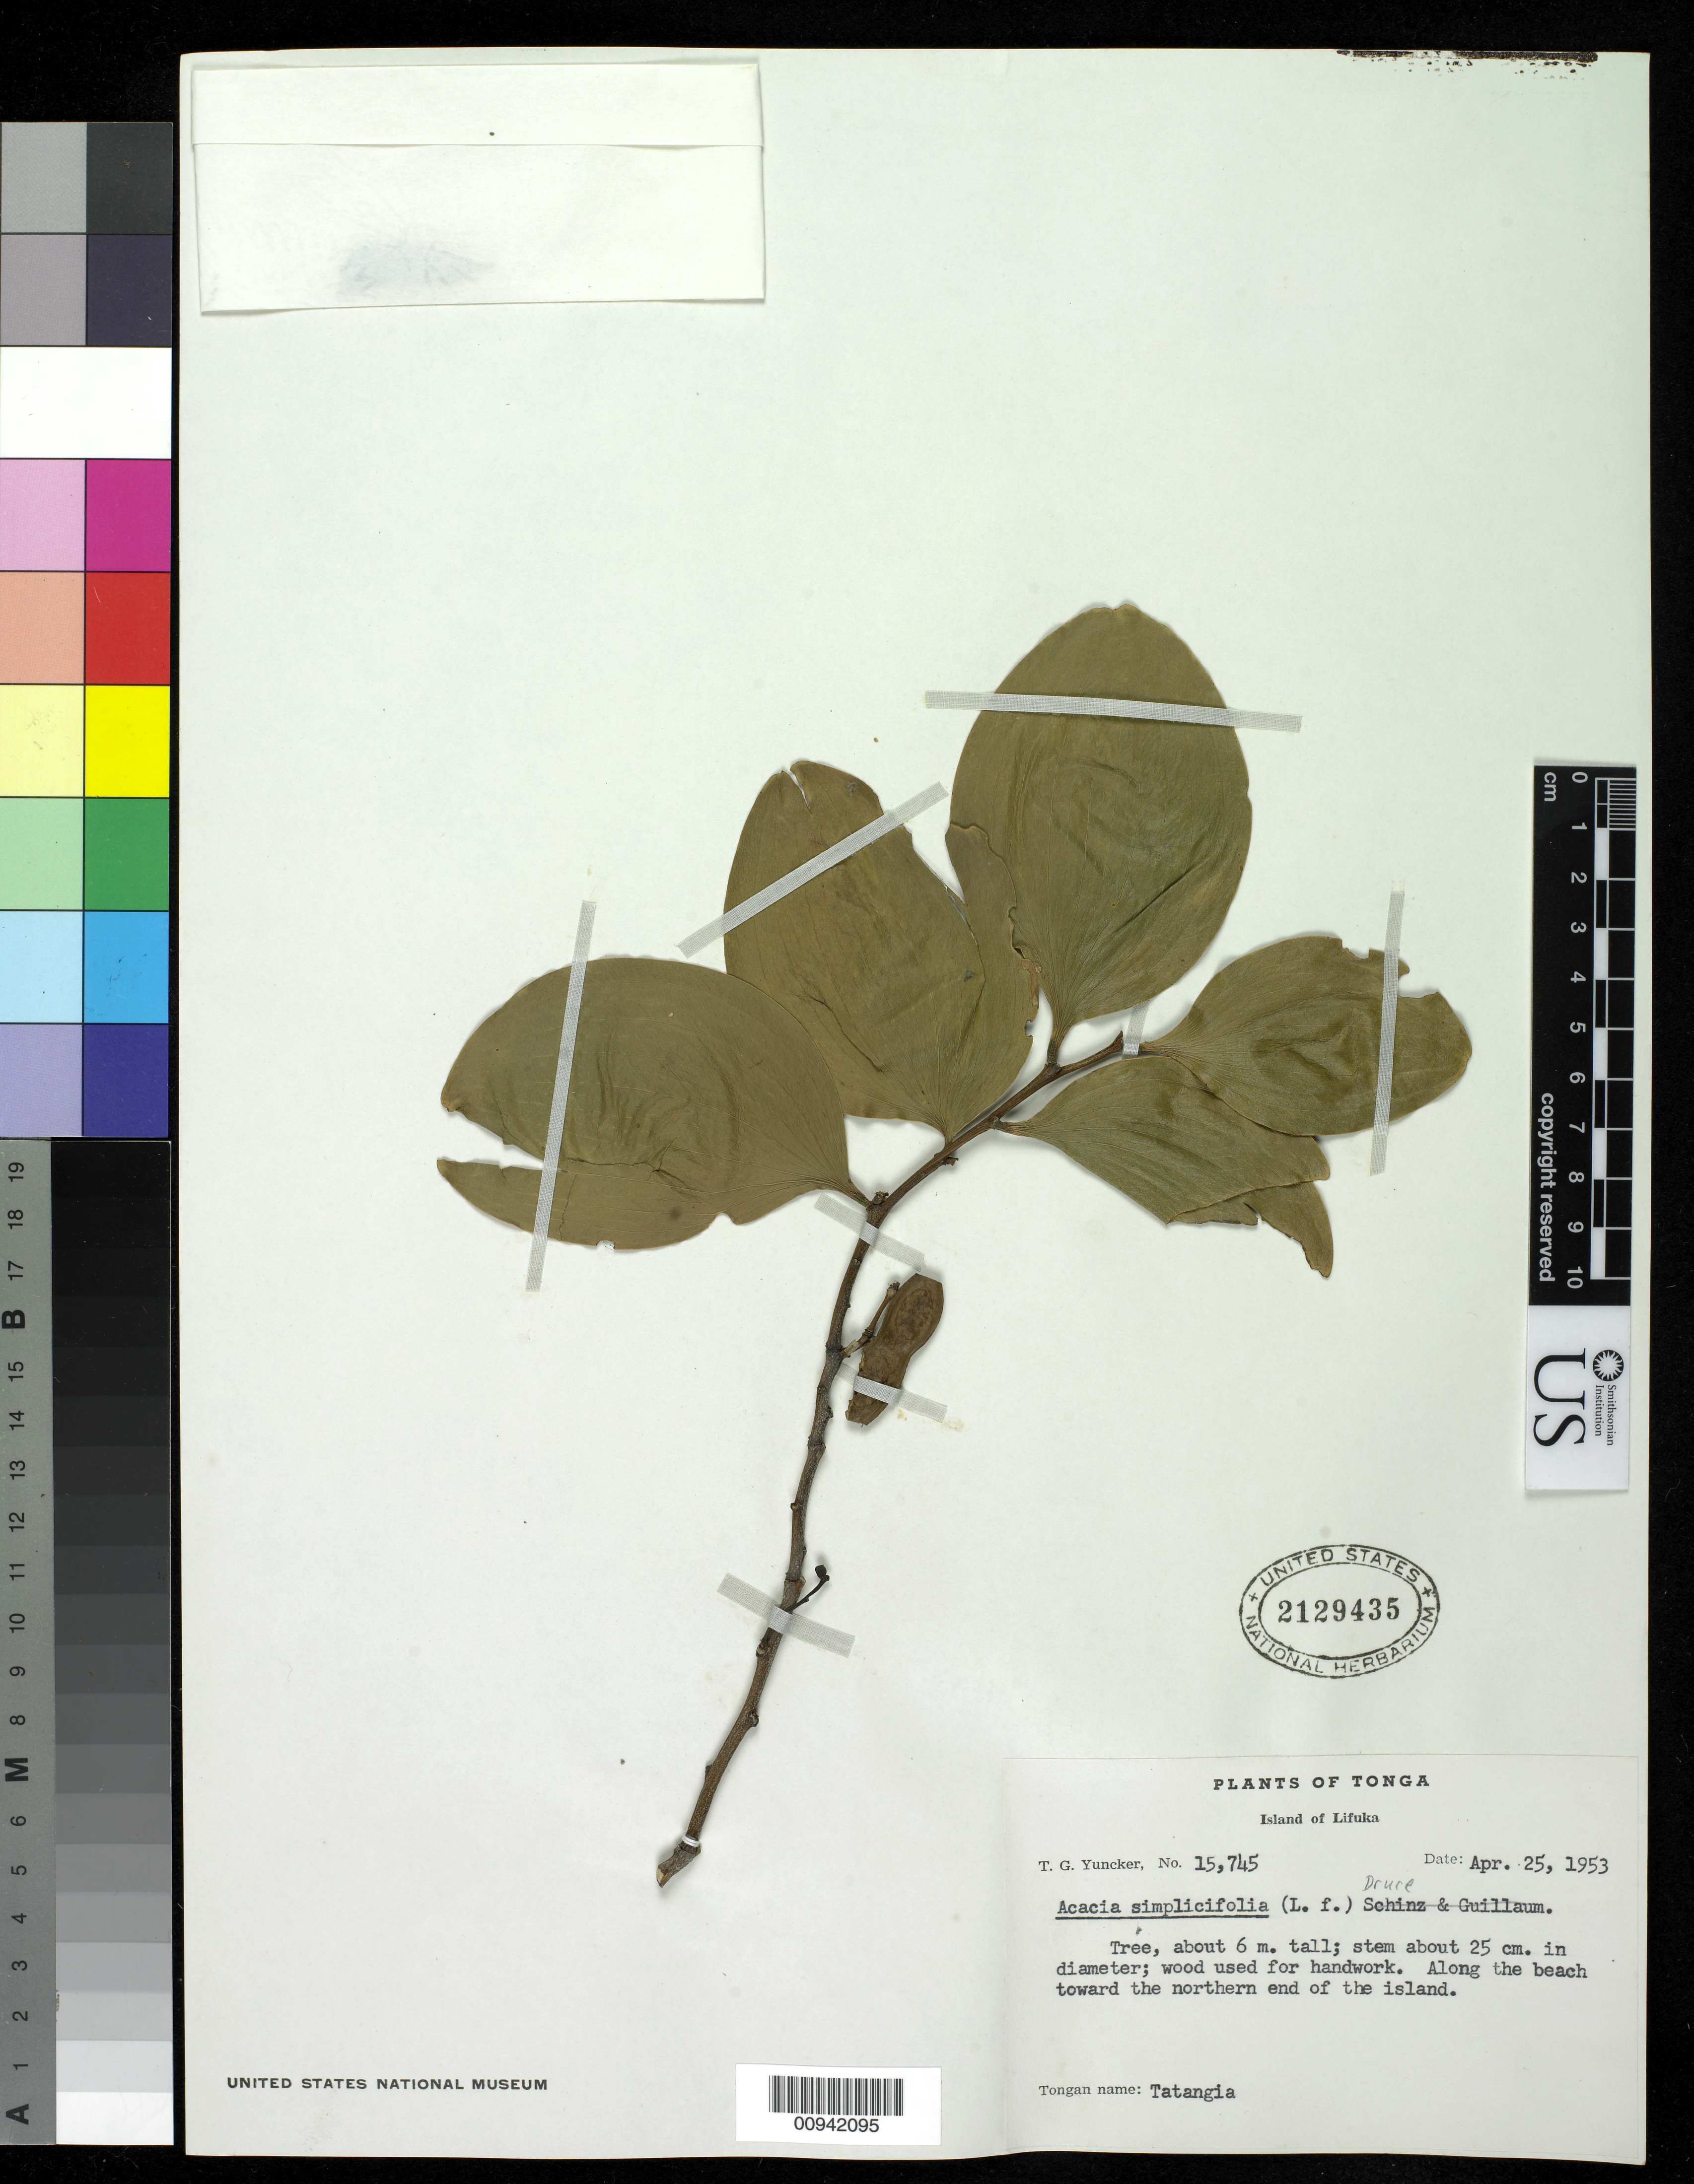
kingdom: Plantae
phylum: Tracheophyta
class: Magnoliopsida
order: Fabales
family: Fabaceae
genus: Acacia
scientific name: Acacia simplicifolia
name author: (L. f.) Schinz & Guillaumin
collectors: T. G. Yuncker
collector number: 15745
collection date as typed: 25 Apr 1953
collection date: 1953-04-25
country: Tonga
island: Lifuka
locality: toward northern end of island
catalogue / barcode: US 2129435